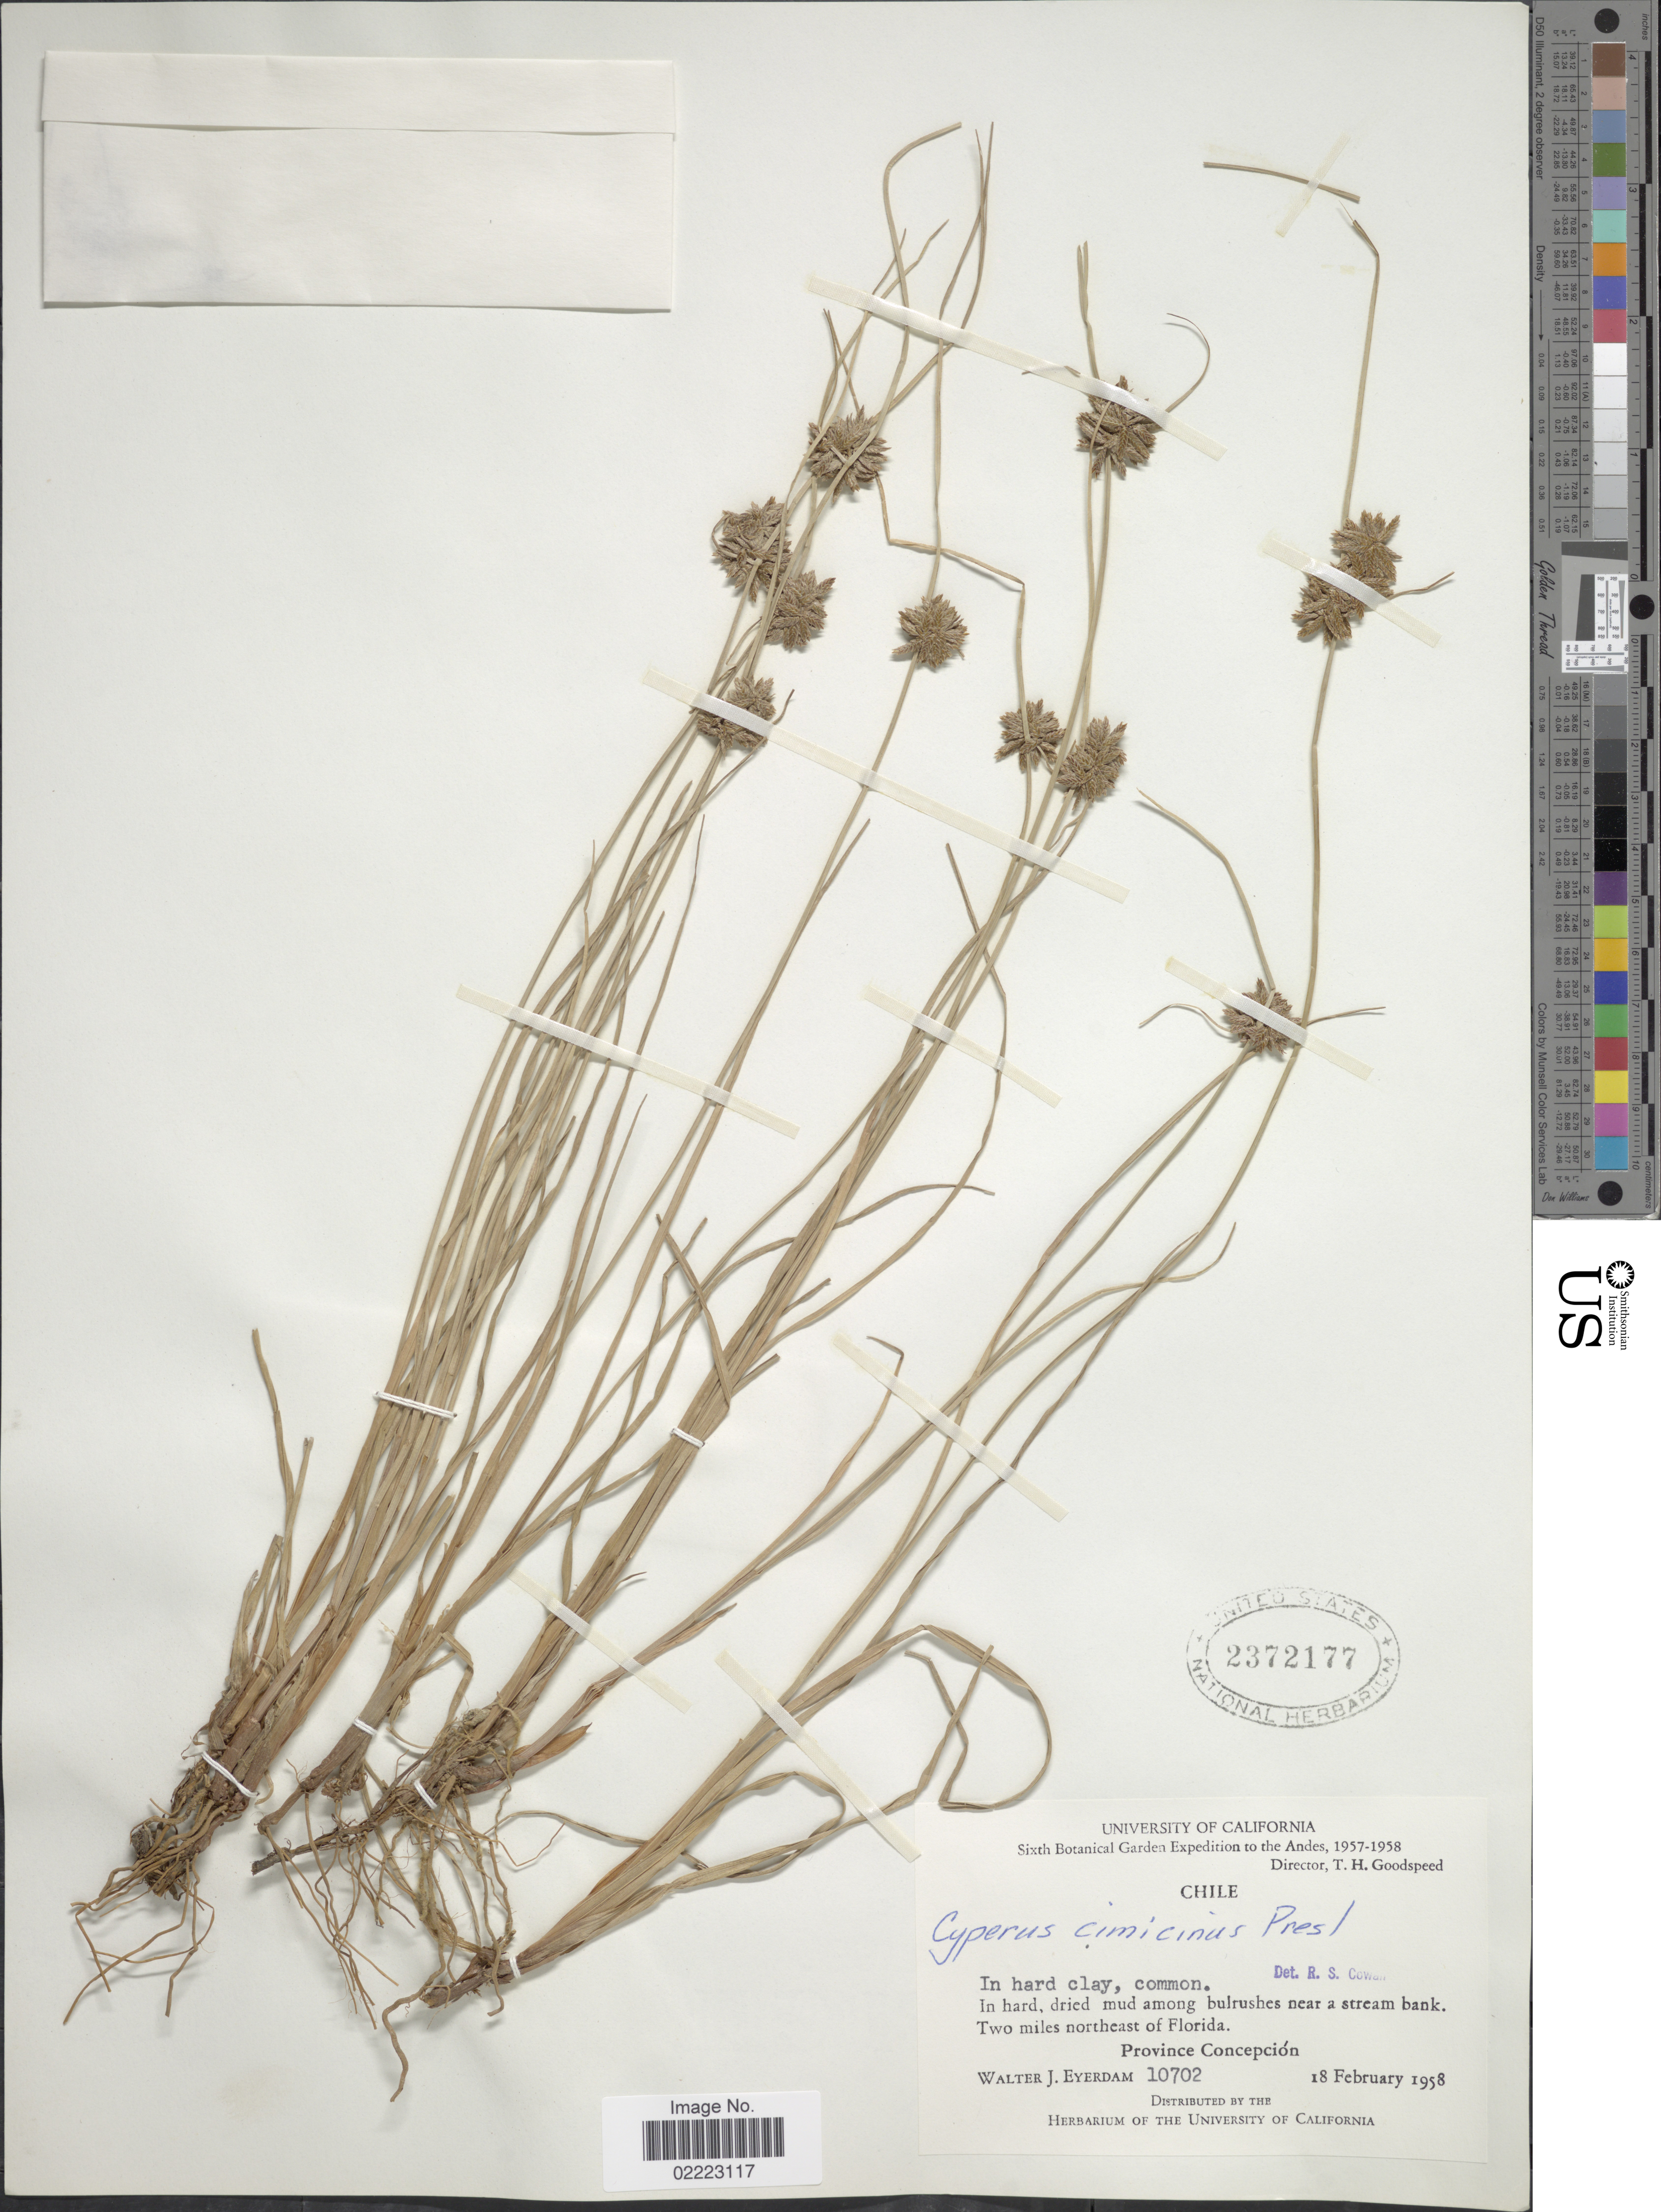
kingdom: Plantae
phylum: Tracheophyta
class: Liliopsida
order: Poales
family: Cyperaceae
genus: Cyperus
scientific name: Cyperus niger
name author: Ruiz & Pav.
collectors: W. J. Eyerdam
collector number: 10702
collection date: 1958-02-18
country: Chile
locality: In hard clay, common, In hard, dried mud among bulrushes near a stream bank. Two miles northeast of Florida, Province Concepción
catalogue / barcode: US 2372177